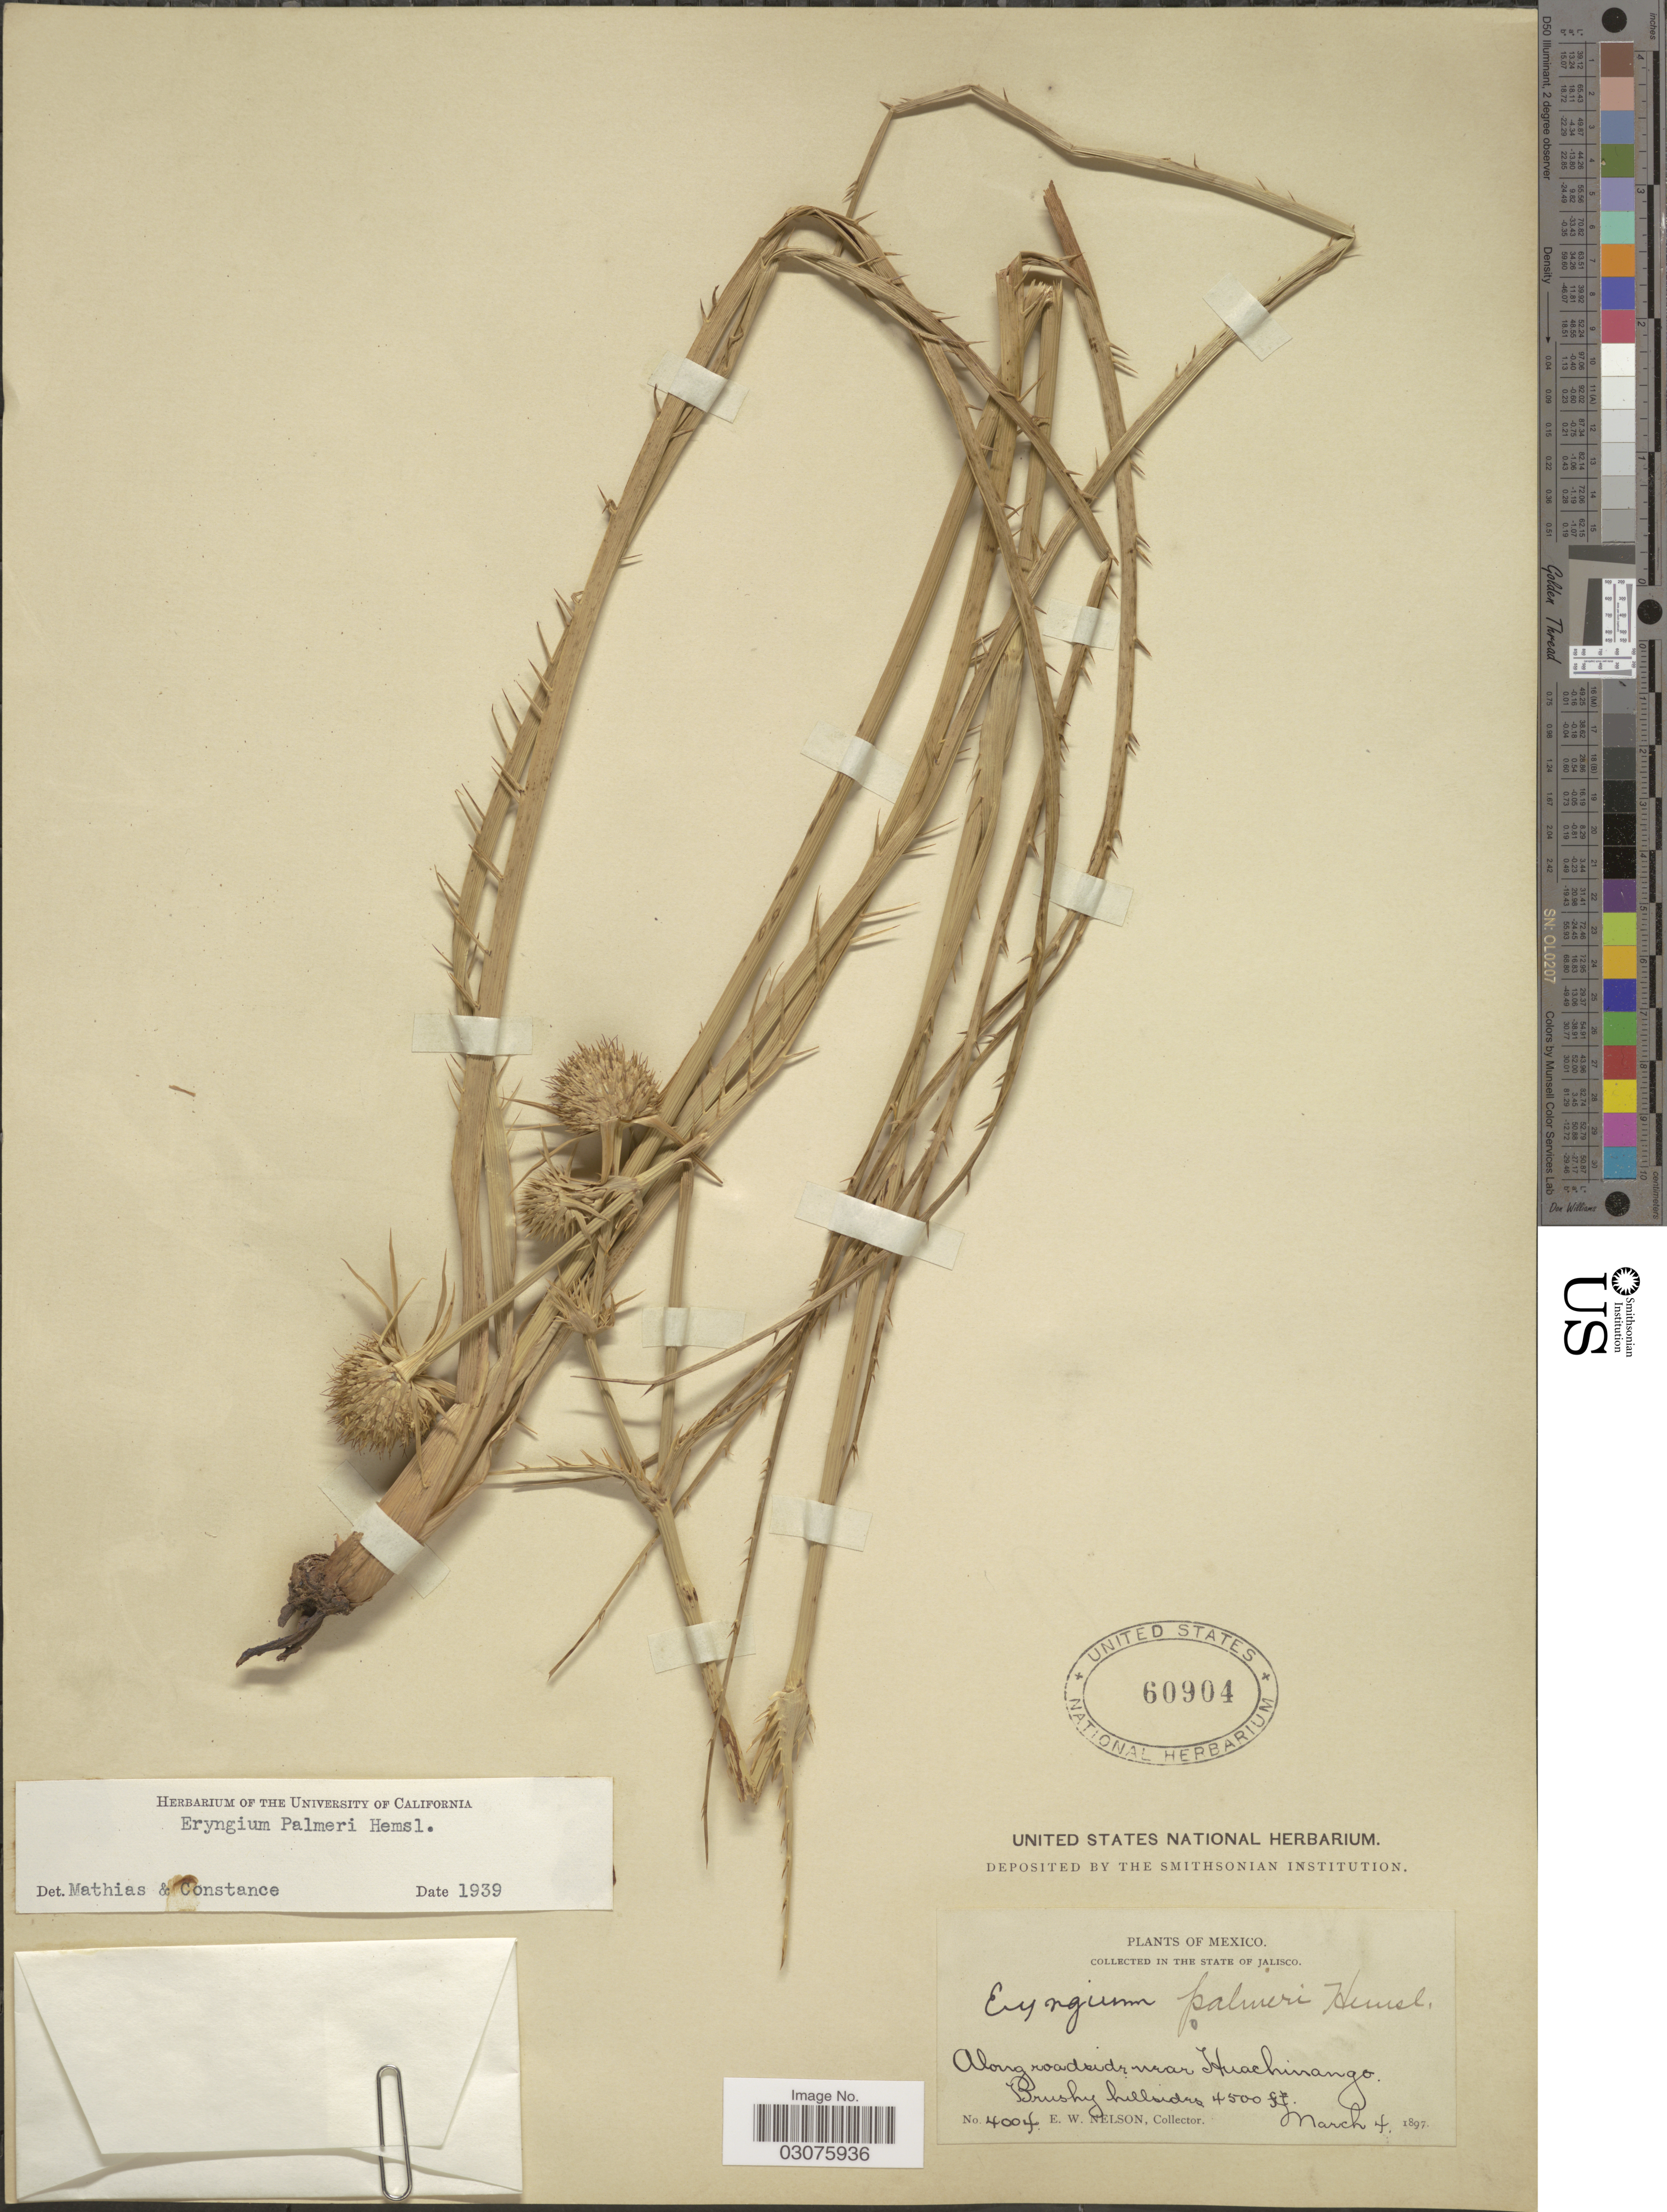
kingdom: Plantae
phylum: Tracheophyta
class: Magnoliopsida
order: Apiales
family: Apiaceae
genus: Eryngium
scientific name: Eryngium palmeri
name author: Hemsl. in Hook. f.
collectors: E. W. Nelson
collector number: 4004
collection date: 1897-03-04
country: Mexico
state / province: Jalisco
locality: Collected in the State of Jalisco. Along roadside near Huachinango.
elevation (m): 1372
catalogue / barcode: US 60904